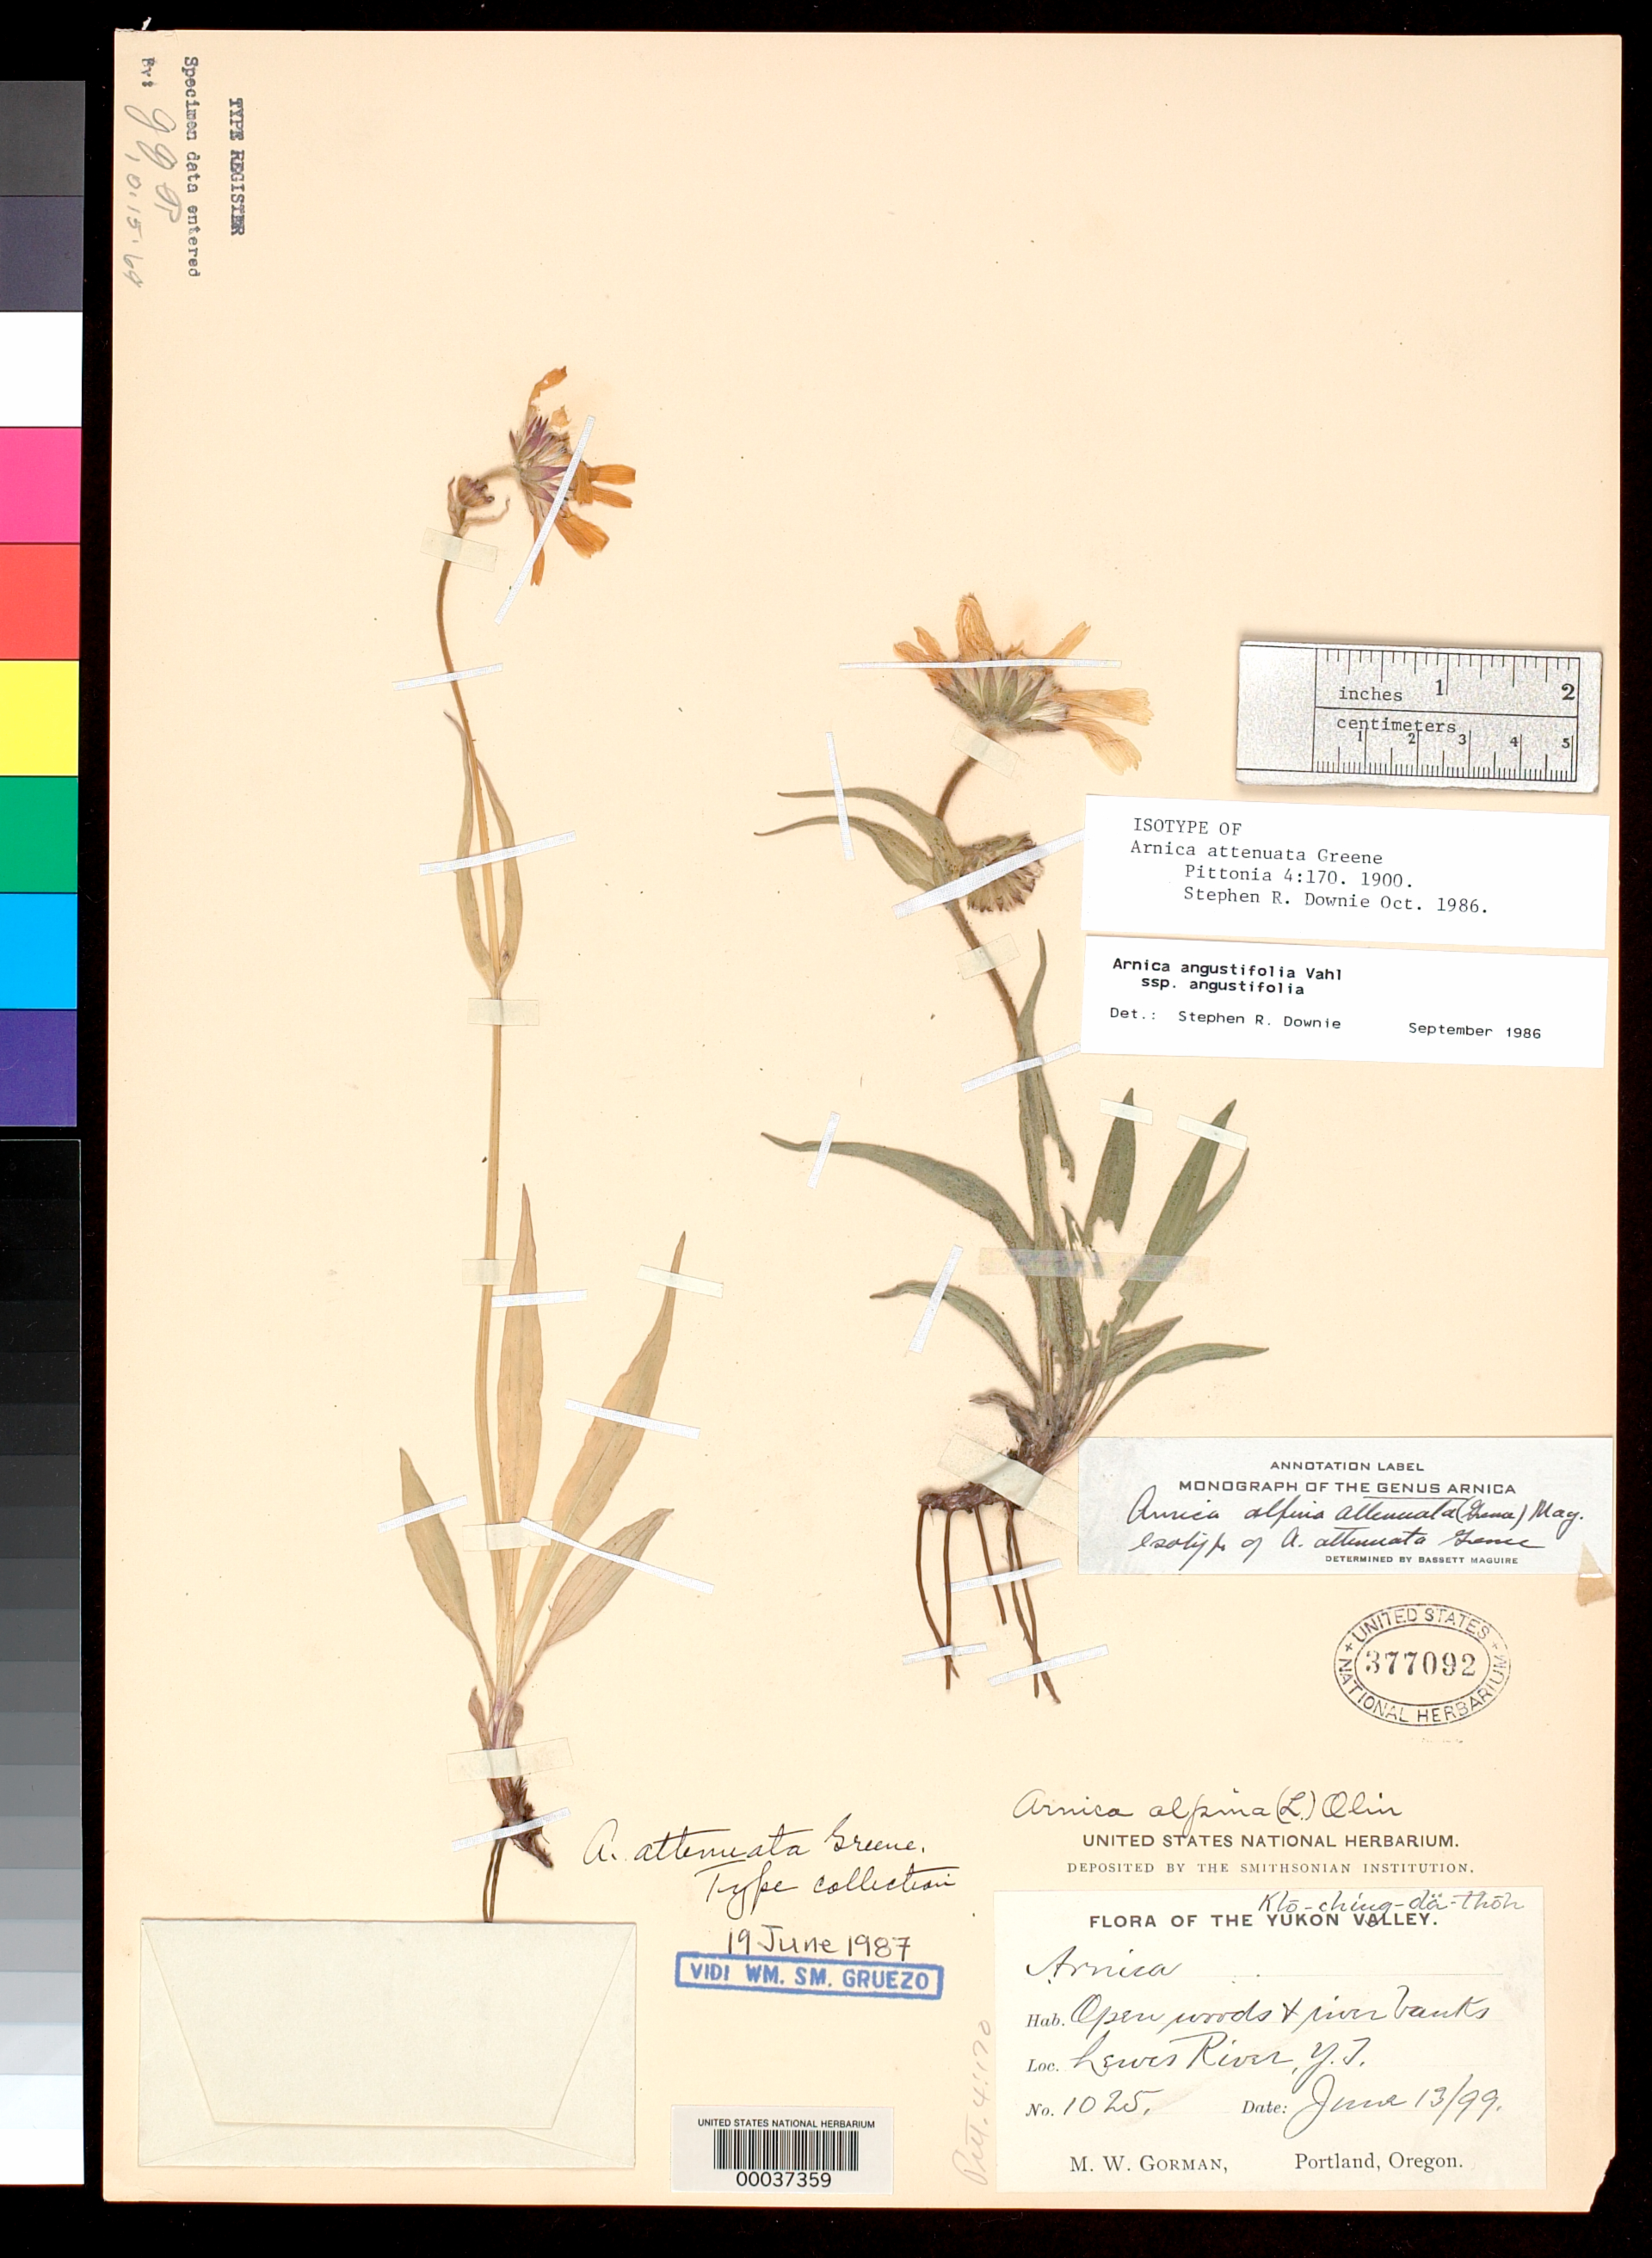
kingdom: Plantae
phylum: Tracheophyta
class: Magnoliopsida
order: Asterales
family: Asteraceae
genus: Arnica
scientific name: Arnica attenuata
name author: Greene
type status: Holotype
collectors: M. W. Gorman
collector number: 1025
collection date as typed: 13 Jun 1899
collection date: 1899-06-13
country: Canada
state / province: Yukon Territory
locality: Lewis River.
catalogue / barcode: US 377092